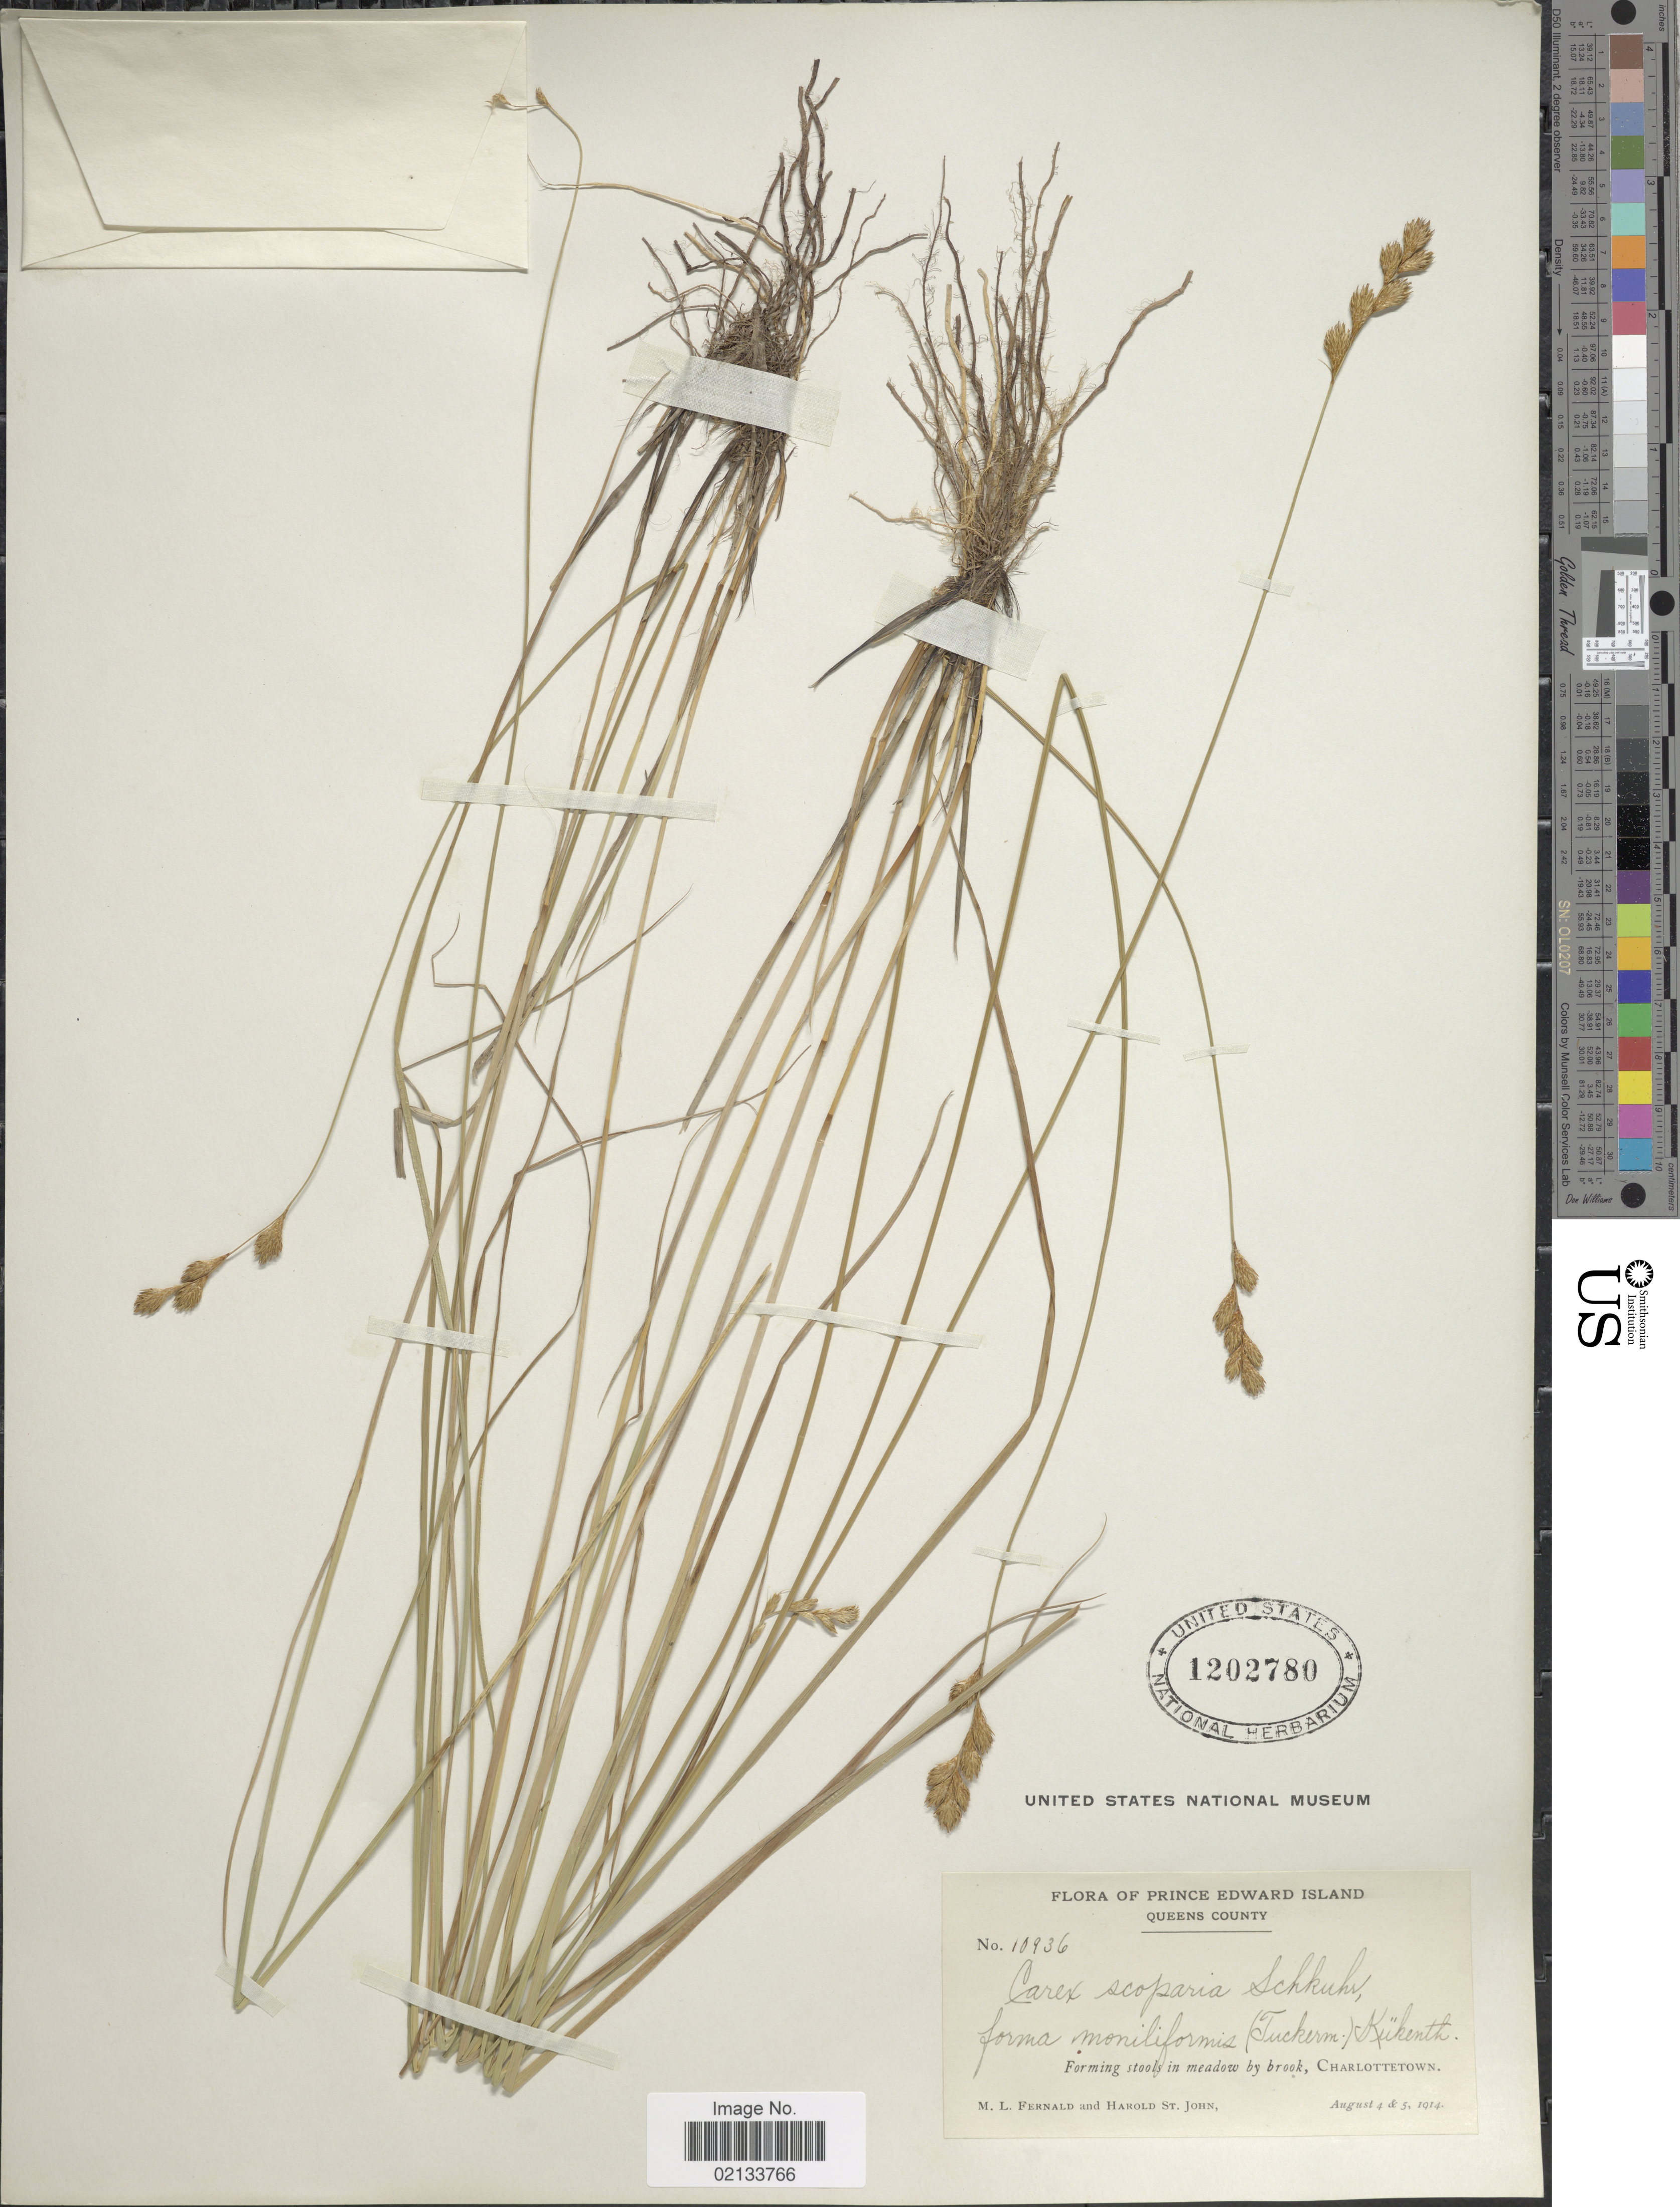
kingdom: Plantae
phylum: Tracheophyta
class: Liliopsida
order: Poales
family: Cyperaceae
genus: Carex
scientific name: Carex scoparia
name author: Schkuhr ex Willd.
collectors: M. L. Fernald & H. St. John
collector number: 10936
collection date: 1914-08-04/1914-08-05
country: Canada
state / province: Prince Edward Island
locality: Queens County, Forming stools in meadow by brook, Charlottetown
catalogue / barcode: US 1202780